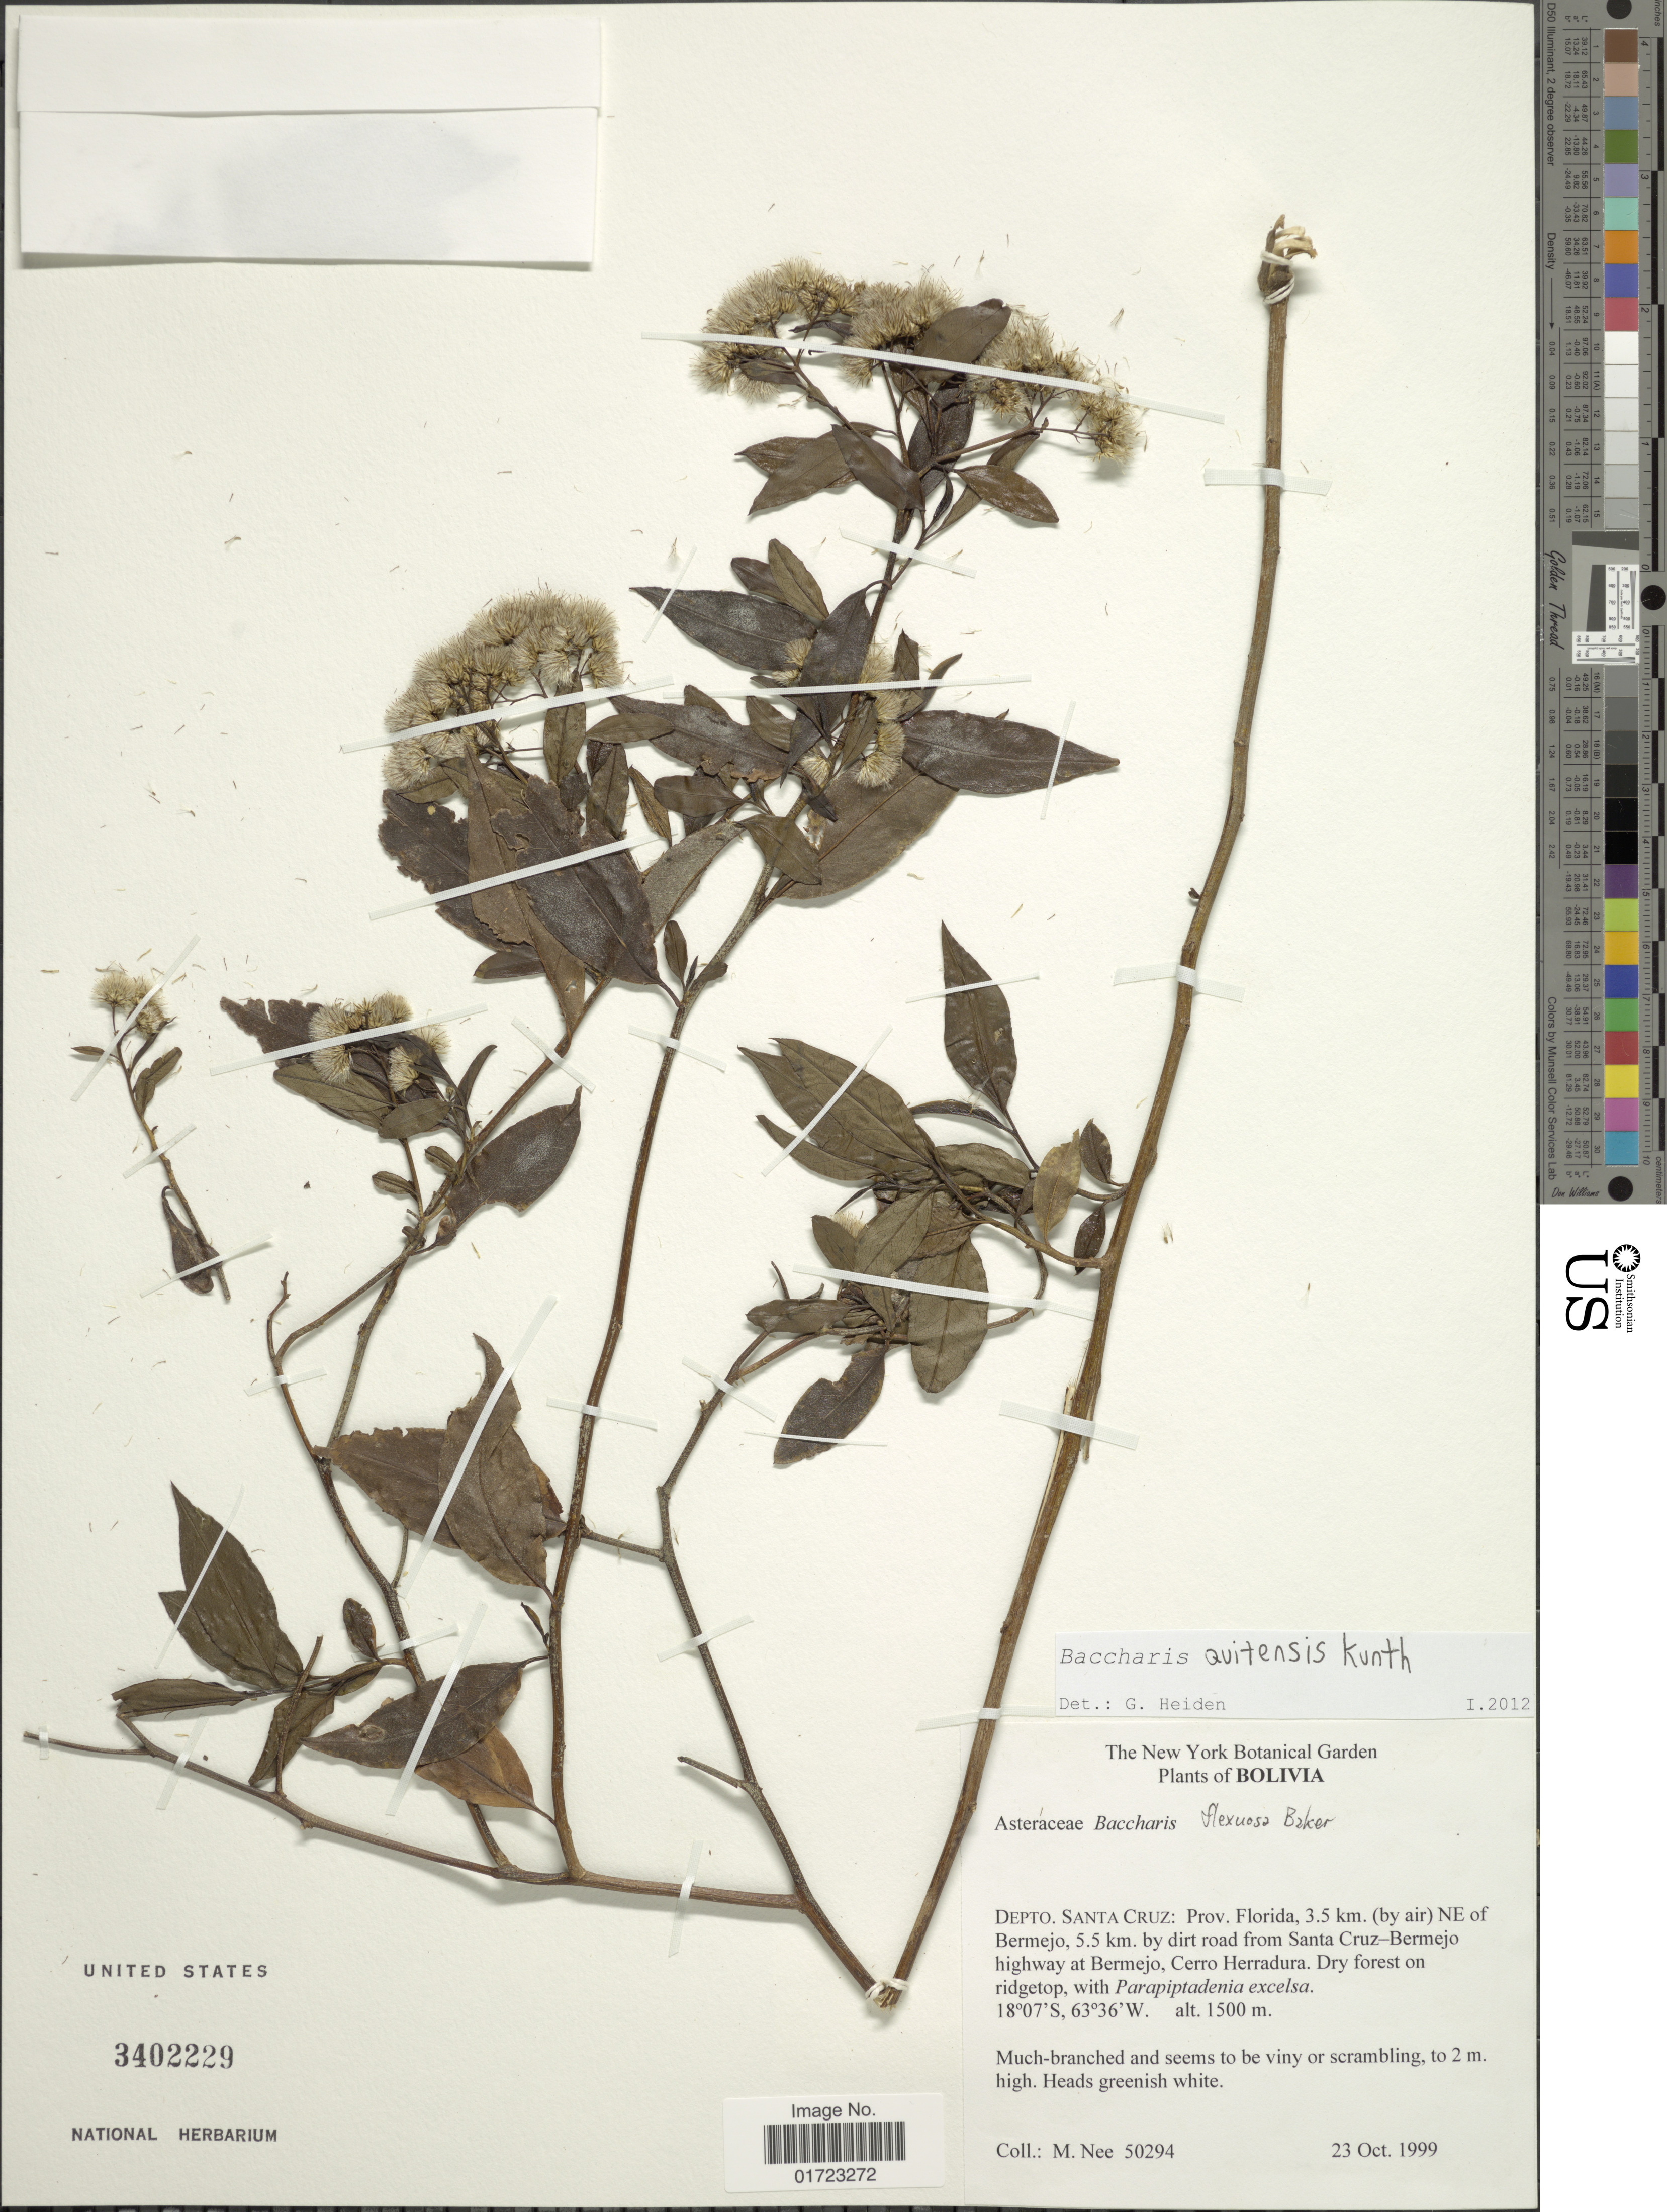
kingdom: Plantae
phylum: Tracheophyta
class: Magnoliopsida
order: Asterales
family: Asteraceae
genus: Baccharis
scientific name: Baccharis quitensis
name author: Kunth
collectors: M. Nee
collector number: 50294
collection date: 1999-10-23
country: Bolivia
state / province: Santa Cruz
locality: Depto. Santa Cruz: Prov. Florida, 3.5 km. (by air) NE of Bermejo, 5.5. km. by dirt road from Santa Cruz-Bermejo highway at Bermejo, Cerro Herradura.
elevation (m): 1500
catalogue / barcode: US 3402229